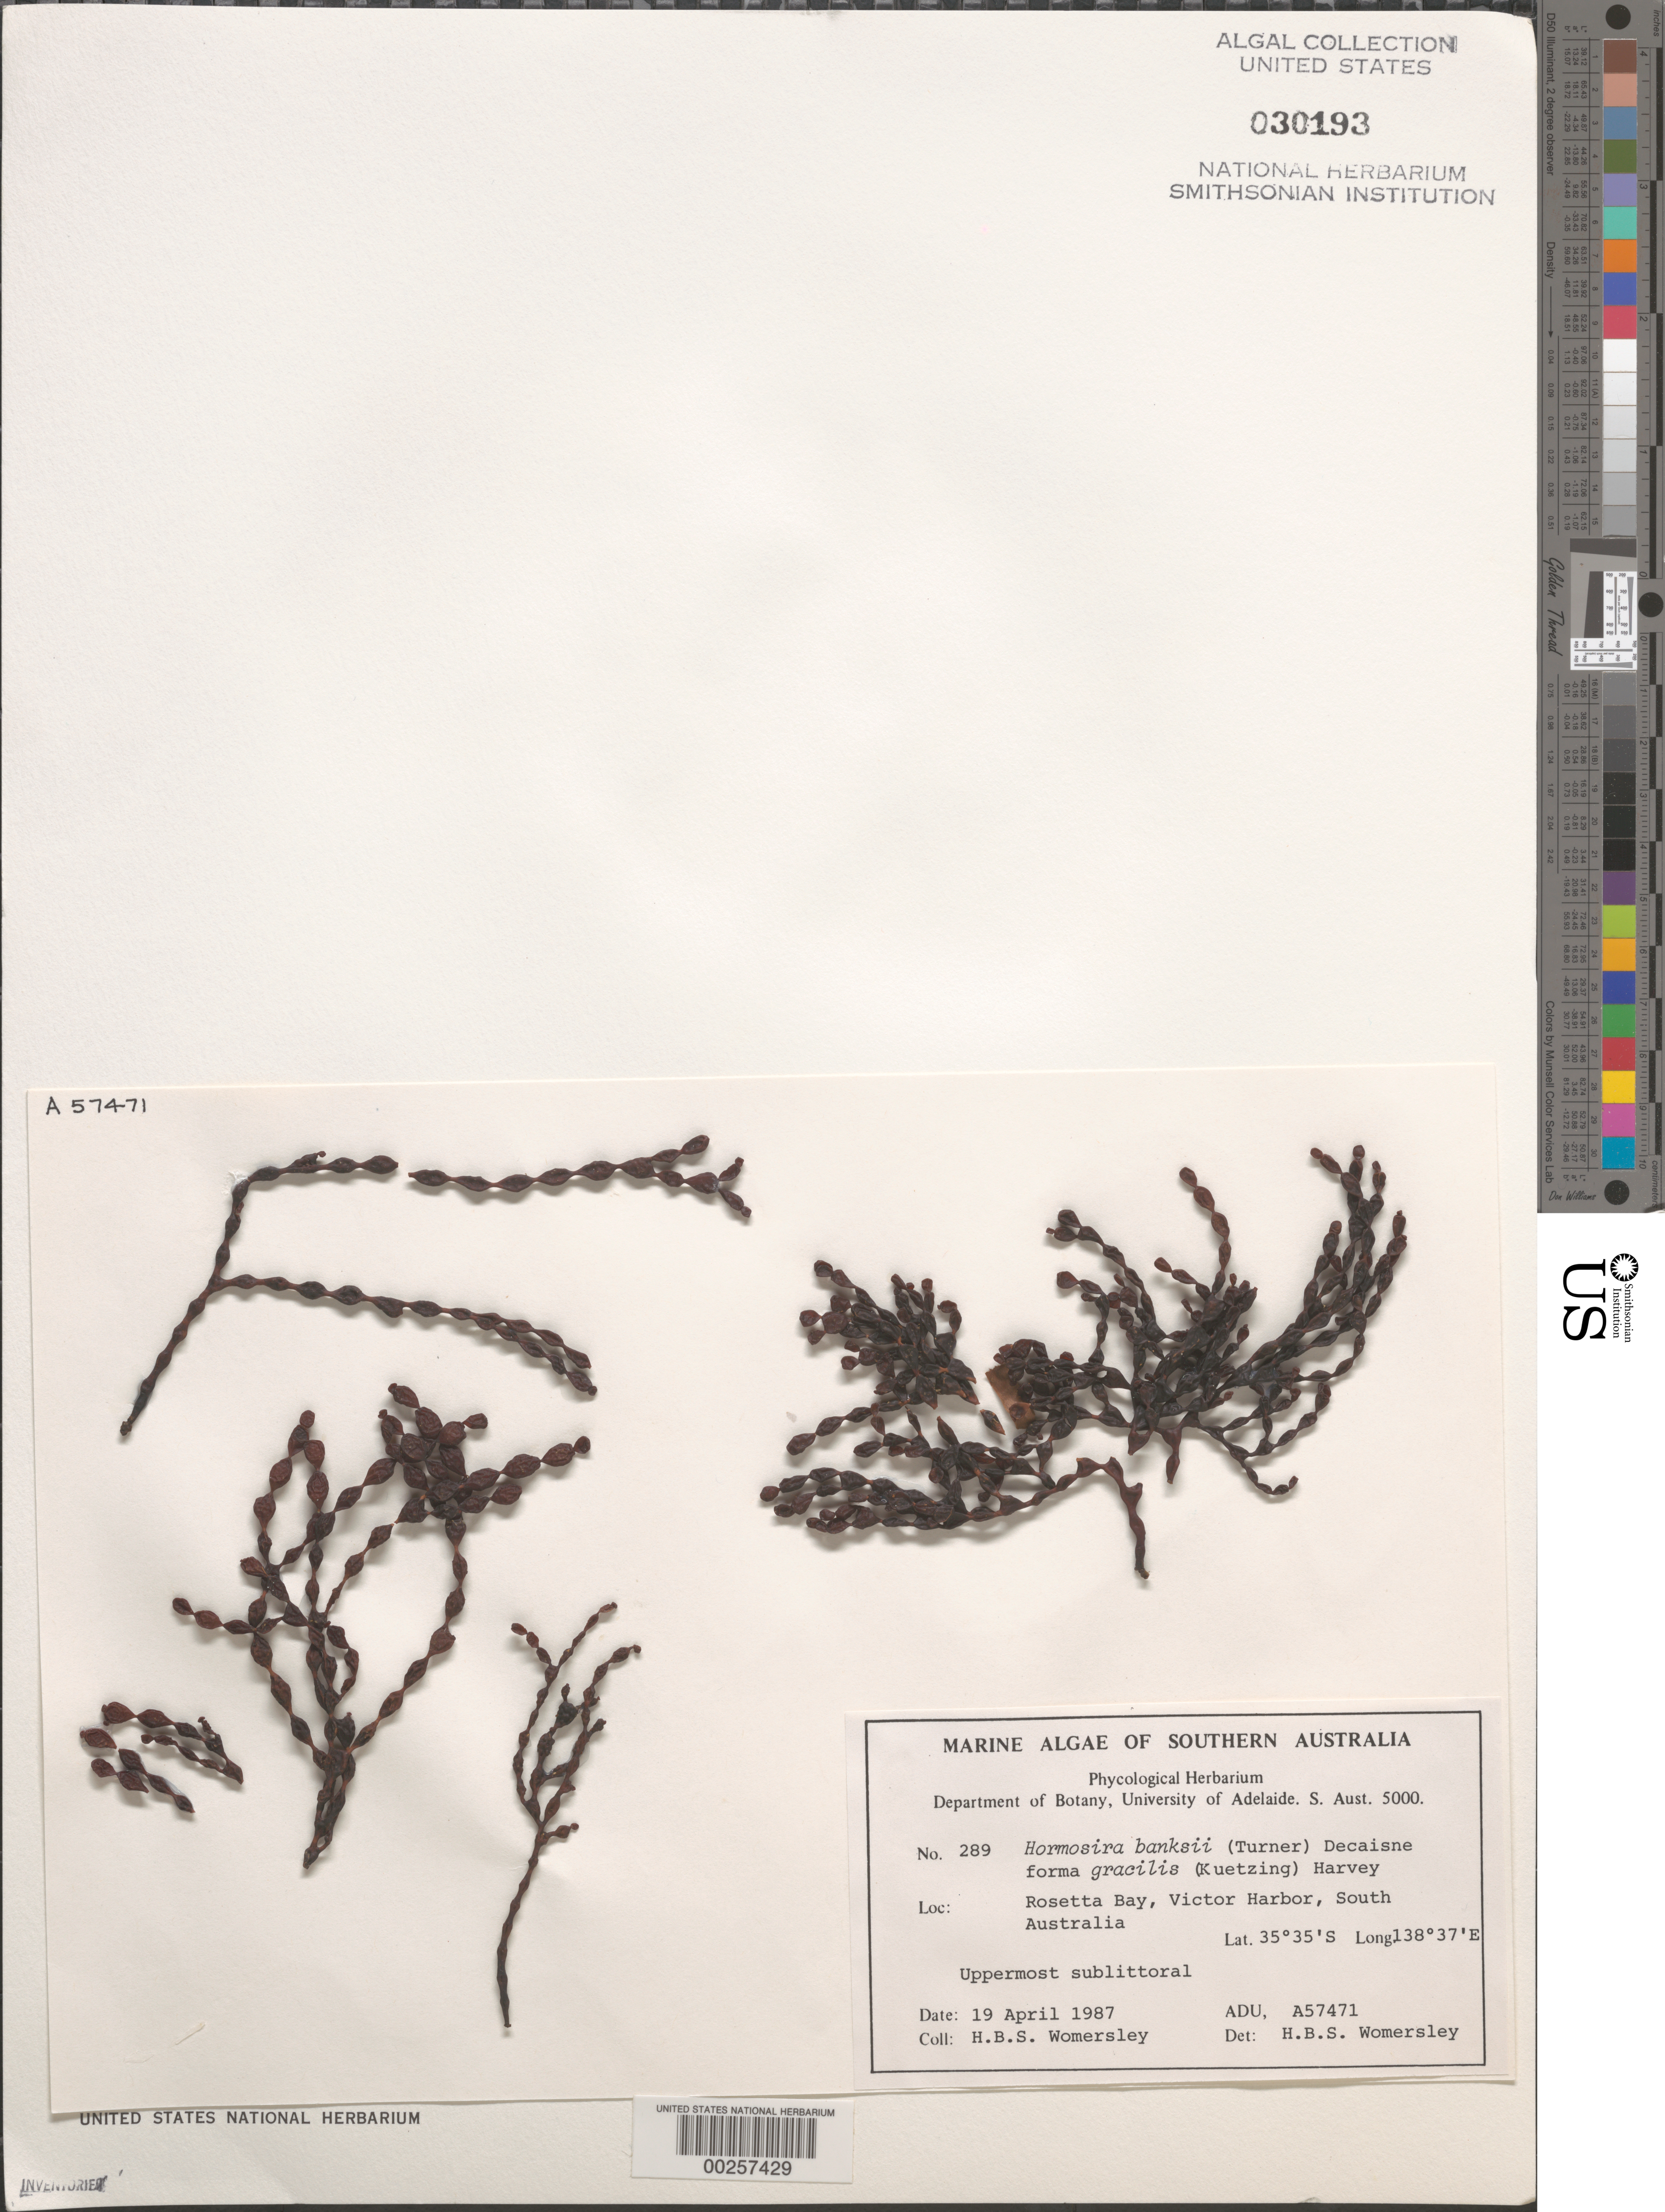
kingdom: Chromista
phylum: Ochrophyta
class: Phaeophyceae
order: Fucales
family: Hormosiraceae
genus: Hormosira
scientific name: Hormosira banksii f. gracilis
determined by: Womersley, H. B. S.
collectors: H. B. S. Womersley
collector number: ADU A57471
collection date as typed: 19 Apr 1987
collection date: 1987-04-19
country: Australia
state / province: South Australia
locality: Rosetta bay, victor harbor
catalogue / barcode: US 30193